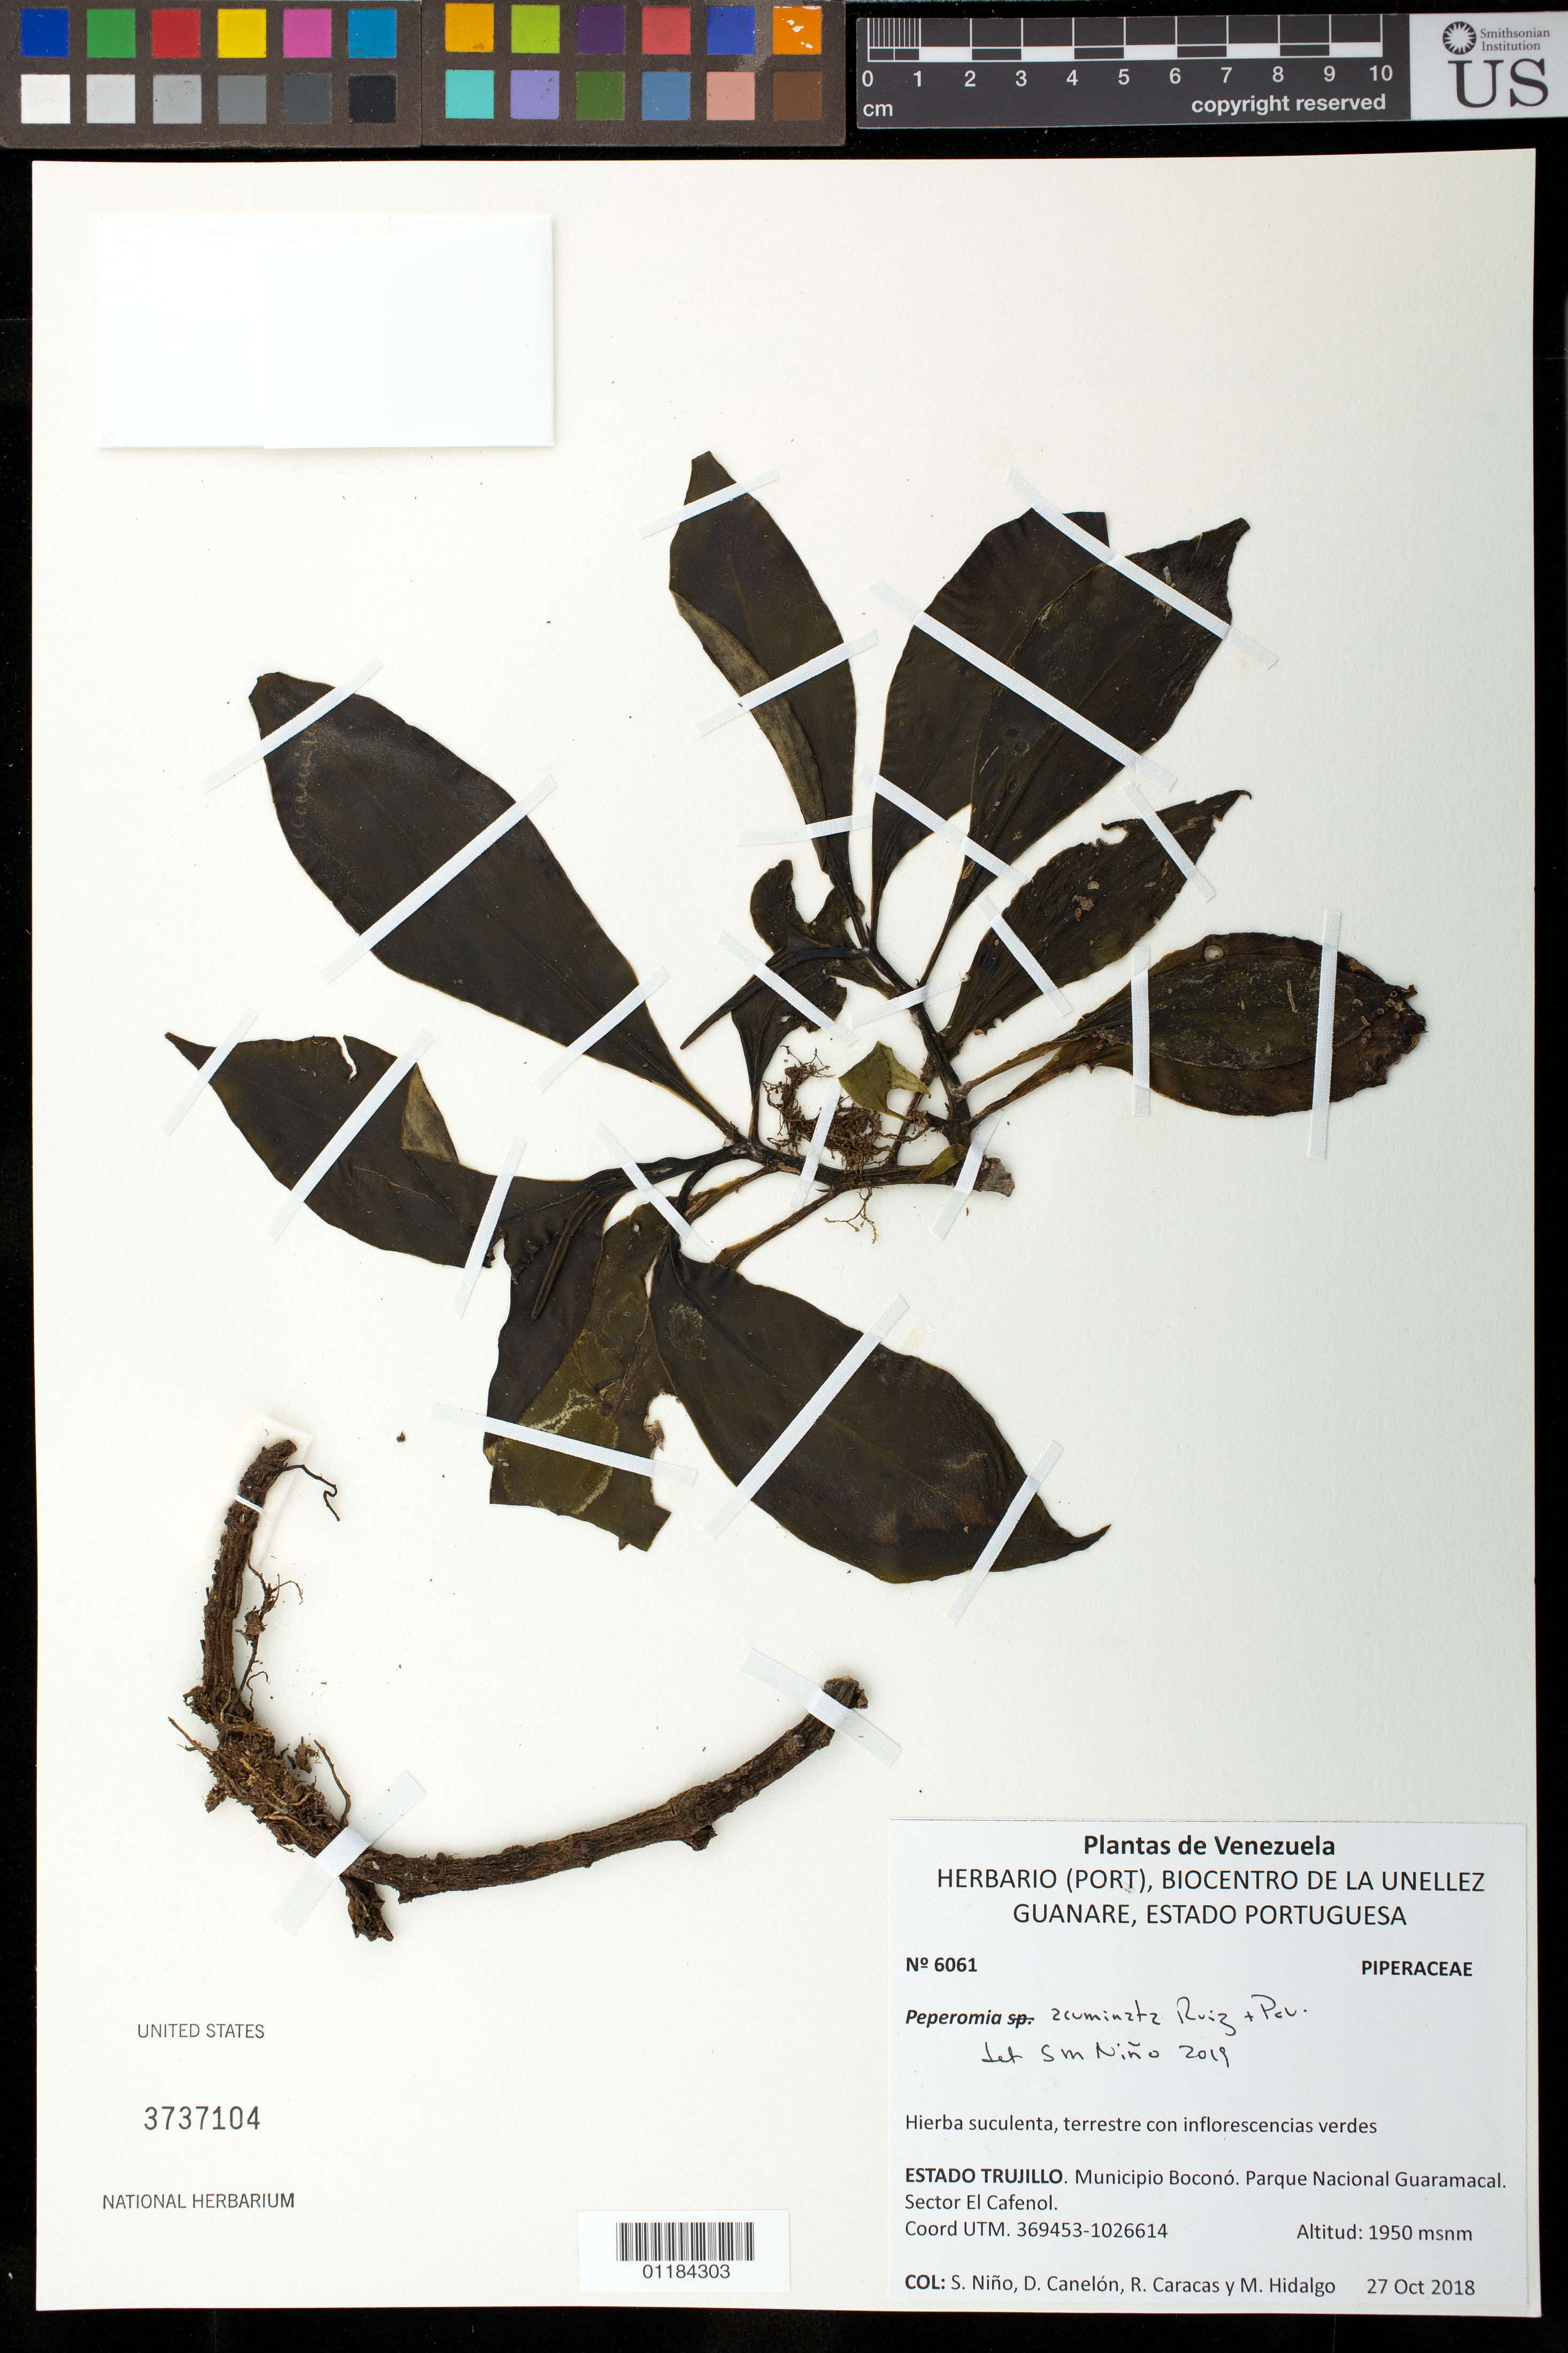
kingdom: Plantae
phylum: Tracheophyta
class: Magnoliopsida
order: Piperales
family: Piperaceae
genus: Peperomia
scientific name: Peperomia acuminata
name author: Ruiz & Pav.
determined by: Niño, S. M., (PORT), BioCentro-UNELLEZ (VENEZUELA)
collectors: S. M. Niño, D. Canelón, R. Caracas & M. Hidalgo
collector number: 6061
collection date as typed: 27 de Octubre, 2018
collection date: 2018-10-27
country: Venezuela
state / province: Trujillo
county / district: Boconó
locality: Parque Nacional Guaramacal. Sector El Cafenol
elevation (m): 1950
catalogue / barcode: US 3737104